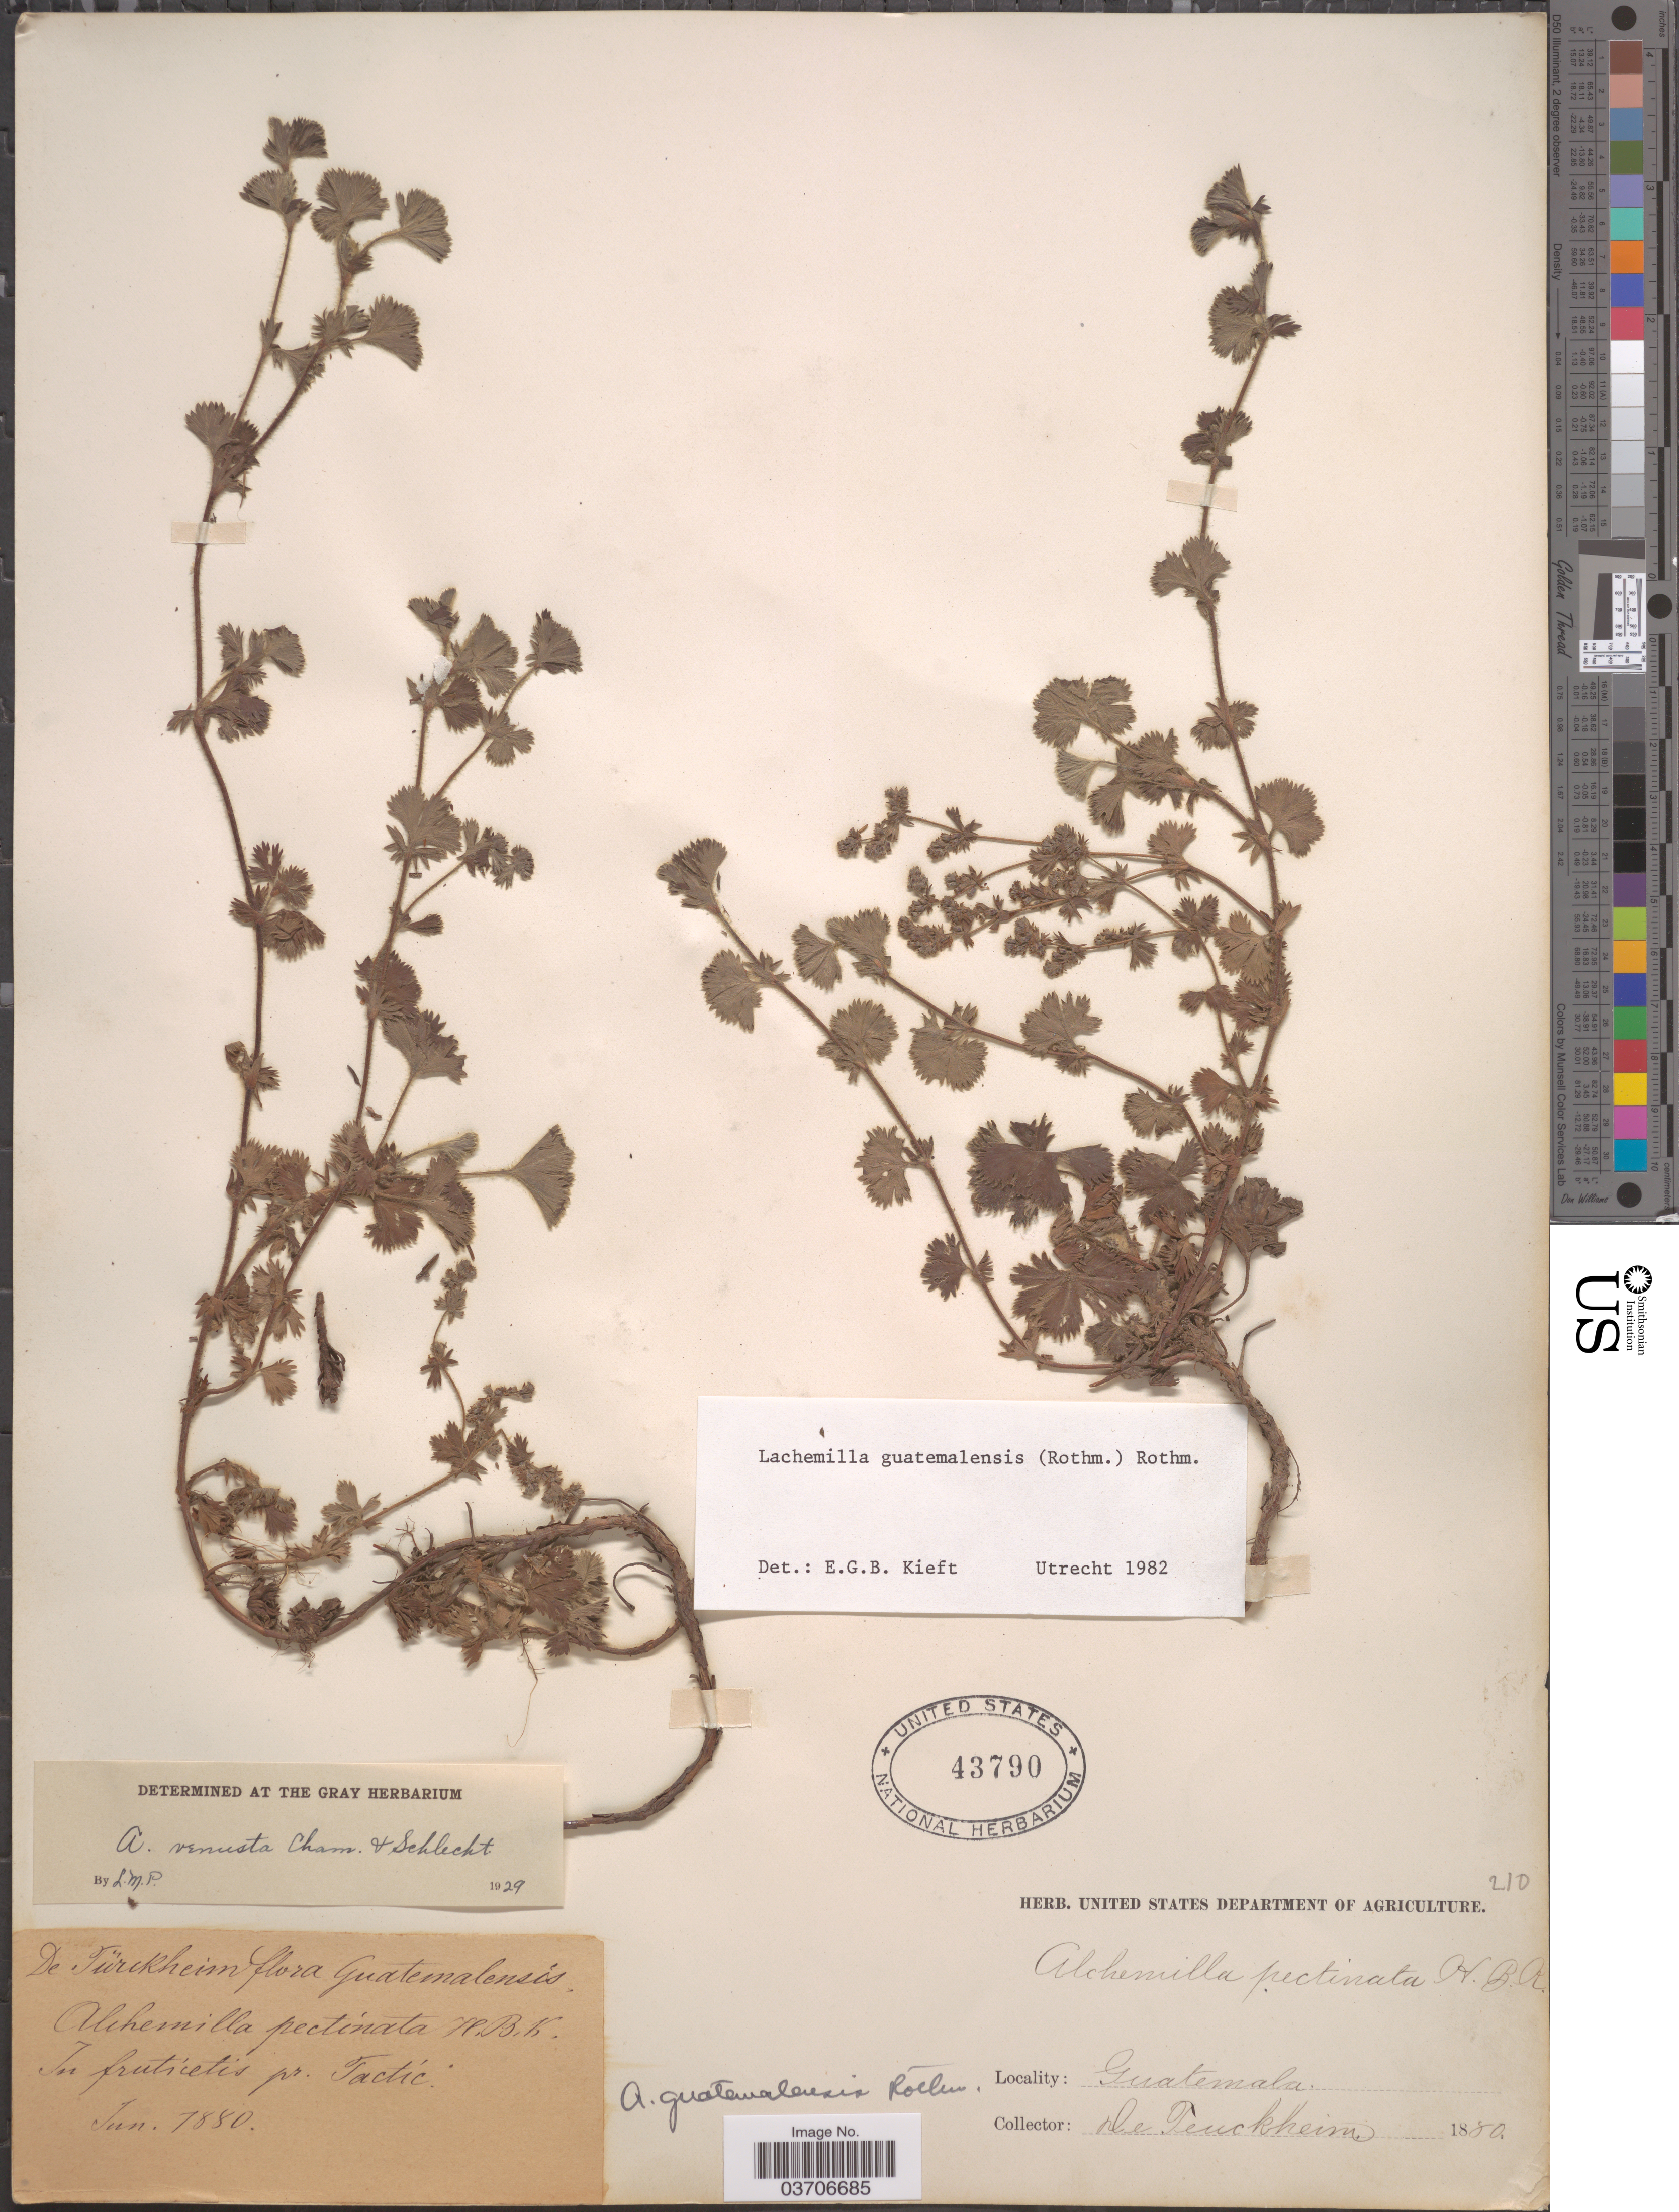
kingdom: Plantae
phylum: Tracheophyta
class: Magnoliopsida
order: Rosales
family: Rosaceae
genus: Lachemilla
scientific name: Lachemilla guatemalensis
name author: (Rothm.) Rothm.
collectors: -. De Türckheim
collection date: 1880-01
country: Guatemala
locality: Pr. Tactic.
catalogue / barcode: US 43790